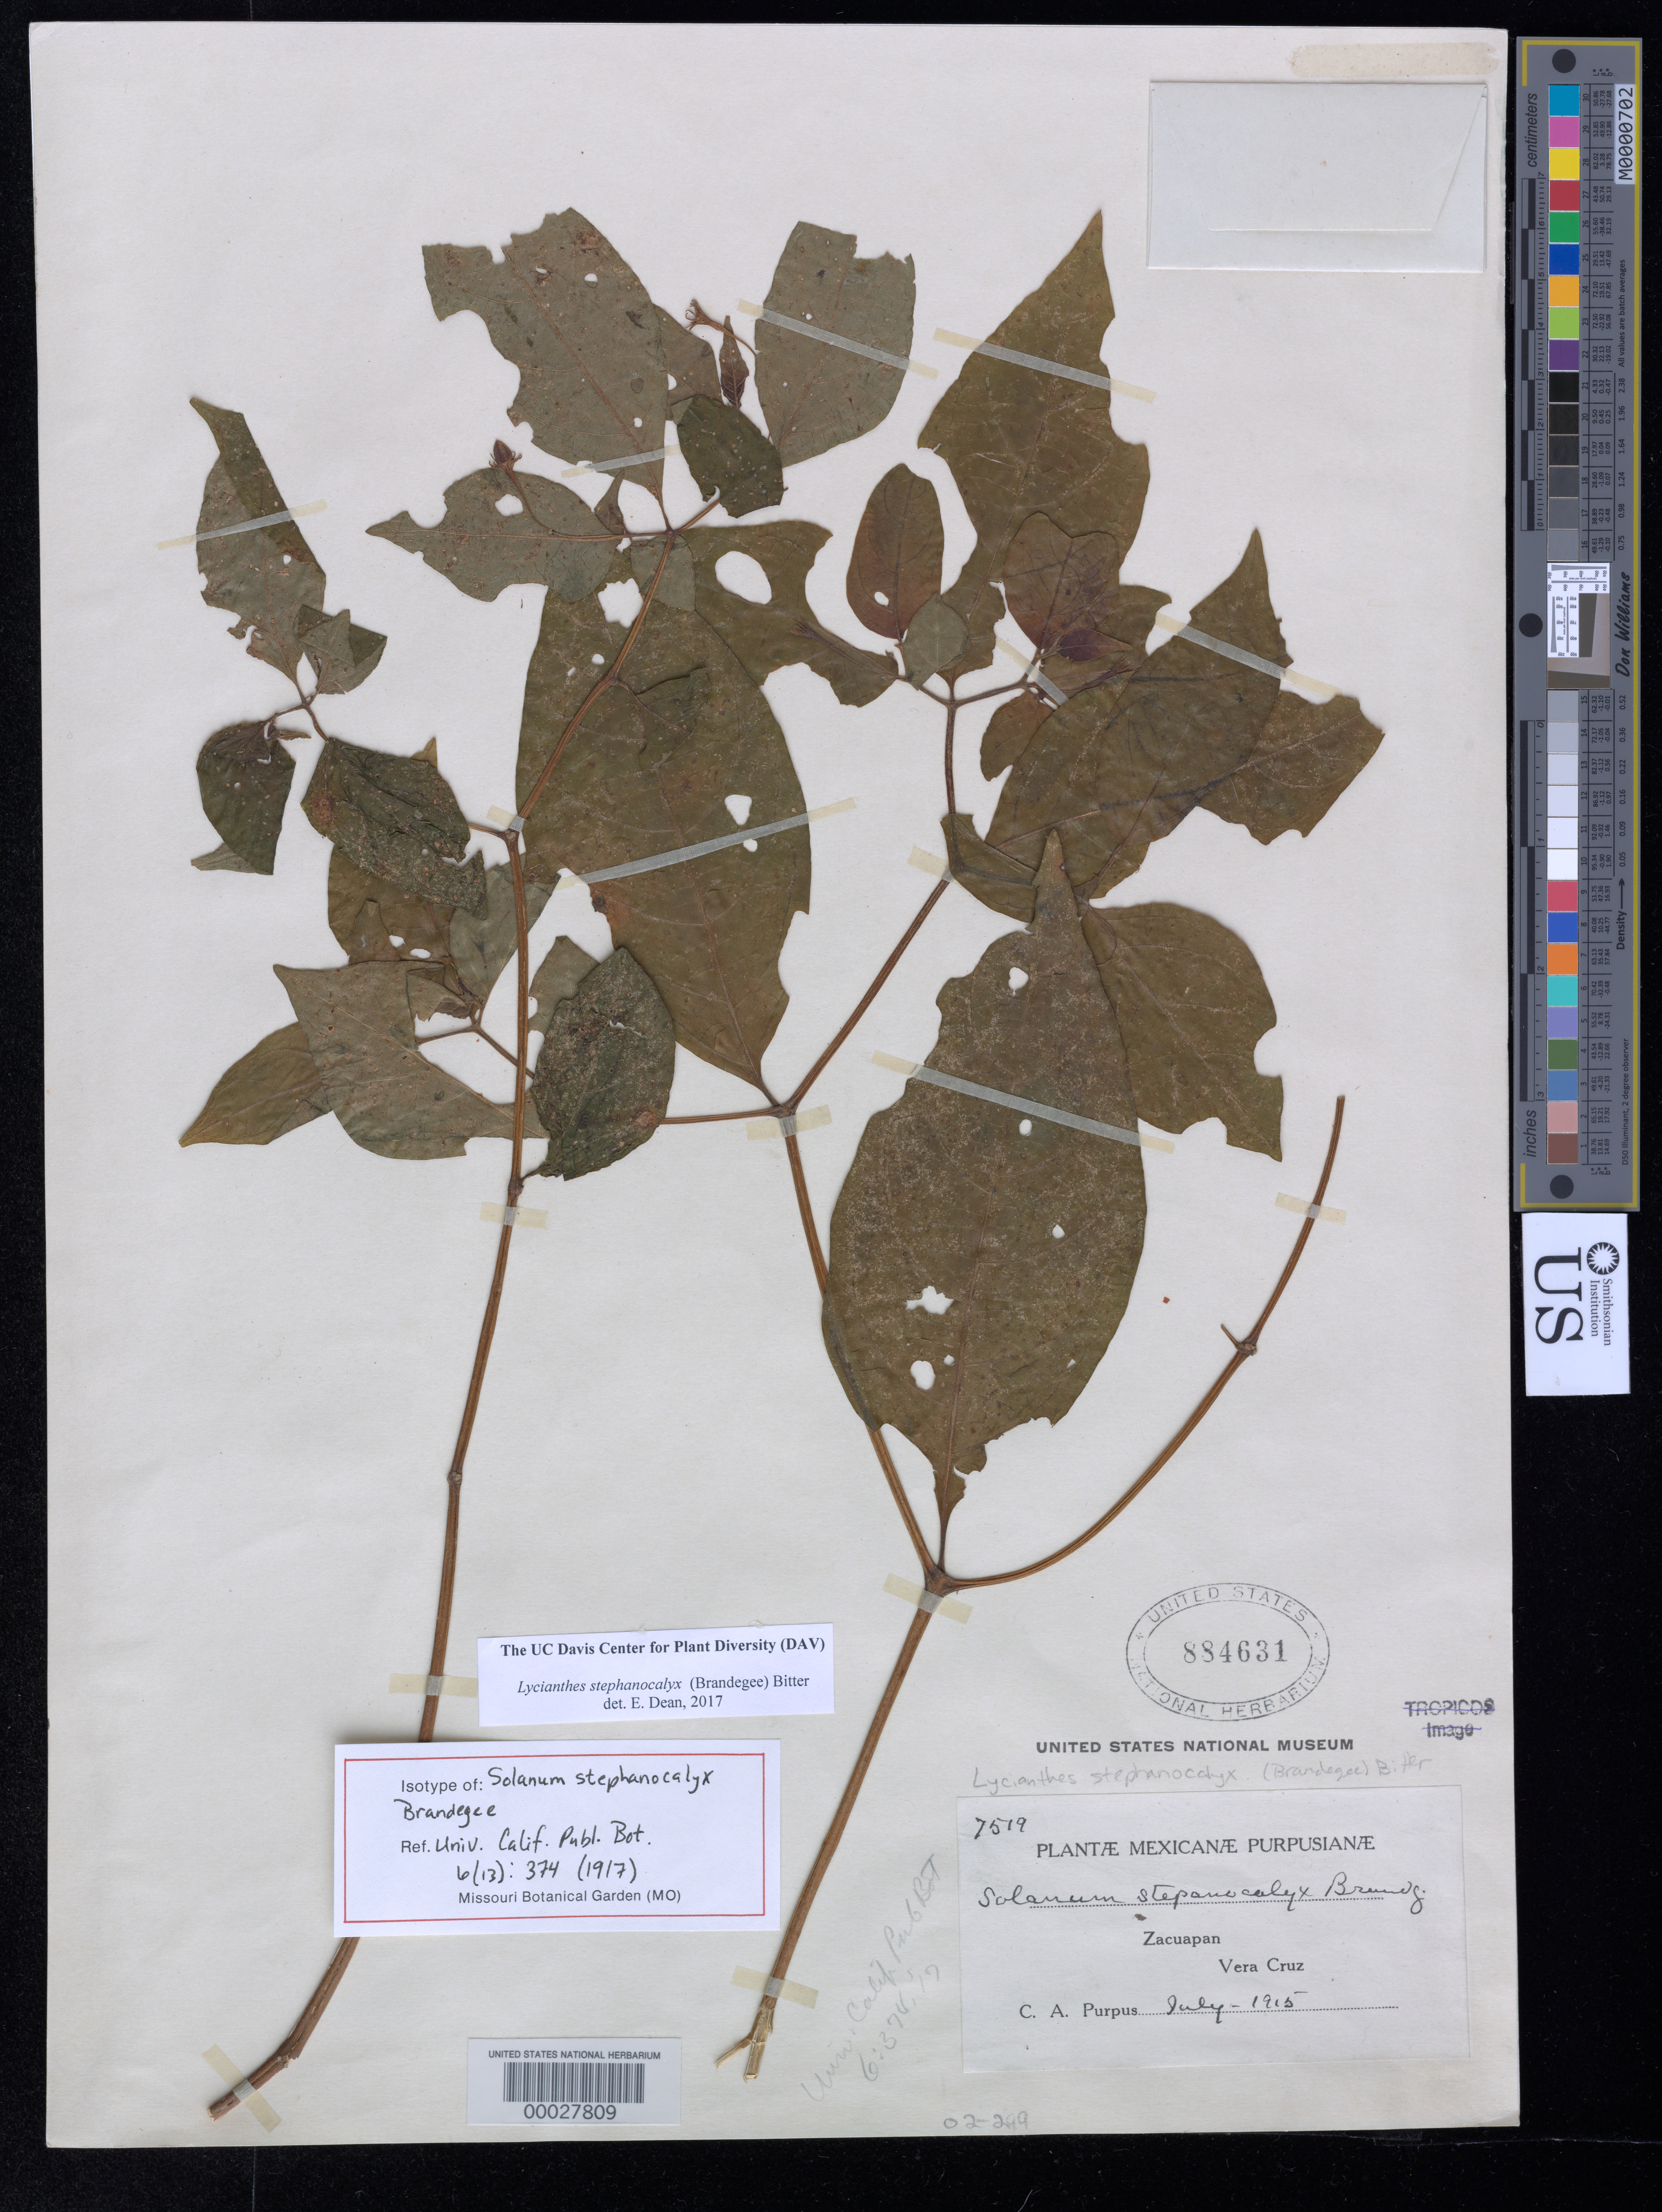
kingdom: Plantae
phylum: Tracheophyta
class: Magnoliopsida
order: Solanales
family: Solanaceae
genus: Solanum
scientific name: Solanum stephanocalyx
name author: Brandegee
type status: Isotype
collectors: C. A. Purpus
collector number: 7519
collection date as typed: Jul 1915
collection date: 1915-07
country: Mexico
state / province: Veracruz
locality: Near Zacuapan.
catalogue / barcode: US 884631